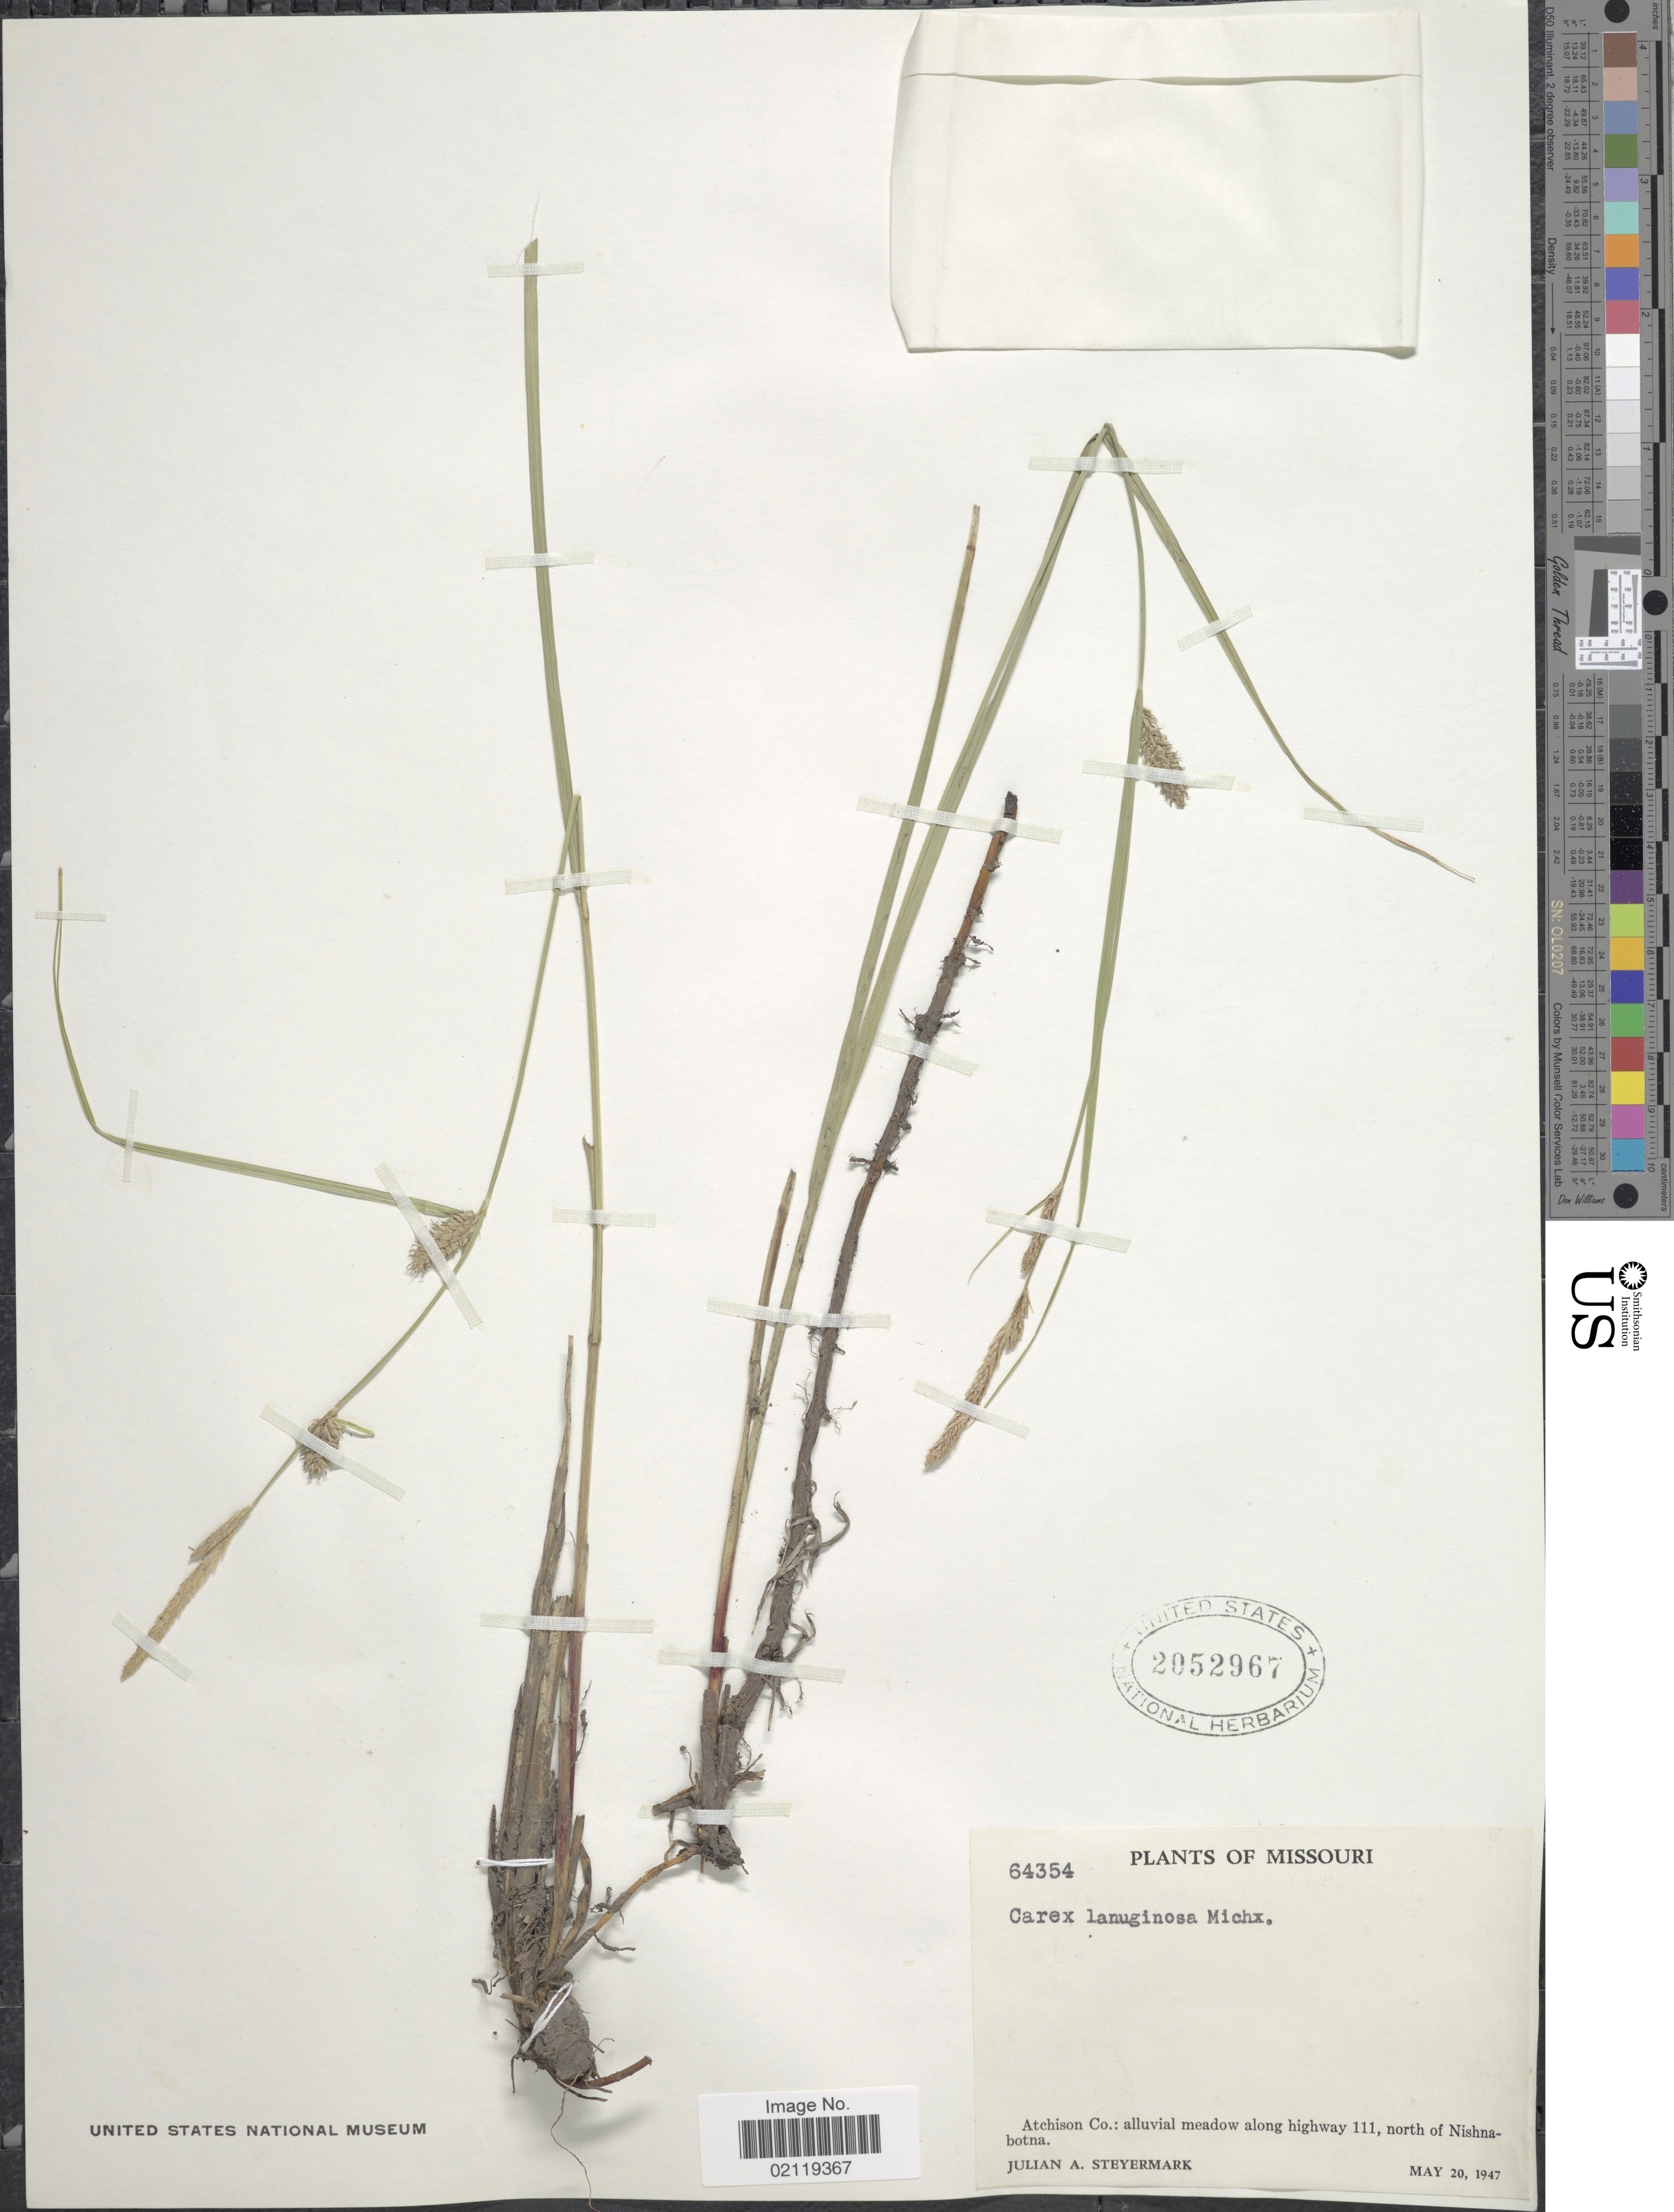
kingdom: Plantae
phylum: Tracheophyta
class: Liliopsida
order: Poales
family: Cyperaceae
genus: Carex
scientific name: Carex pellita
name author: Muhl. ex Willd.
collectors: J. Steyermark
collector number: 64354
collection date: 1947-05-20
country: United States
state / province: Missouri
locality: Atchison Co.: alluvial meadow along highway 111, north of Nishnabotna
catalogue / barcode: US 2052967